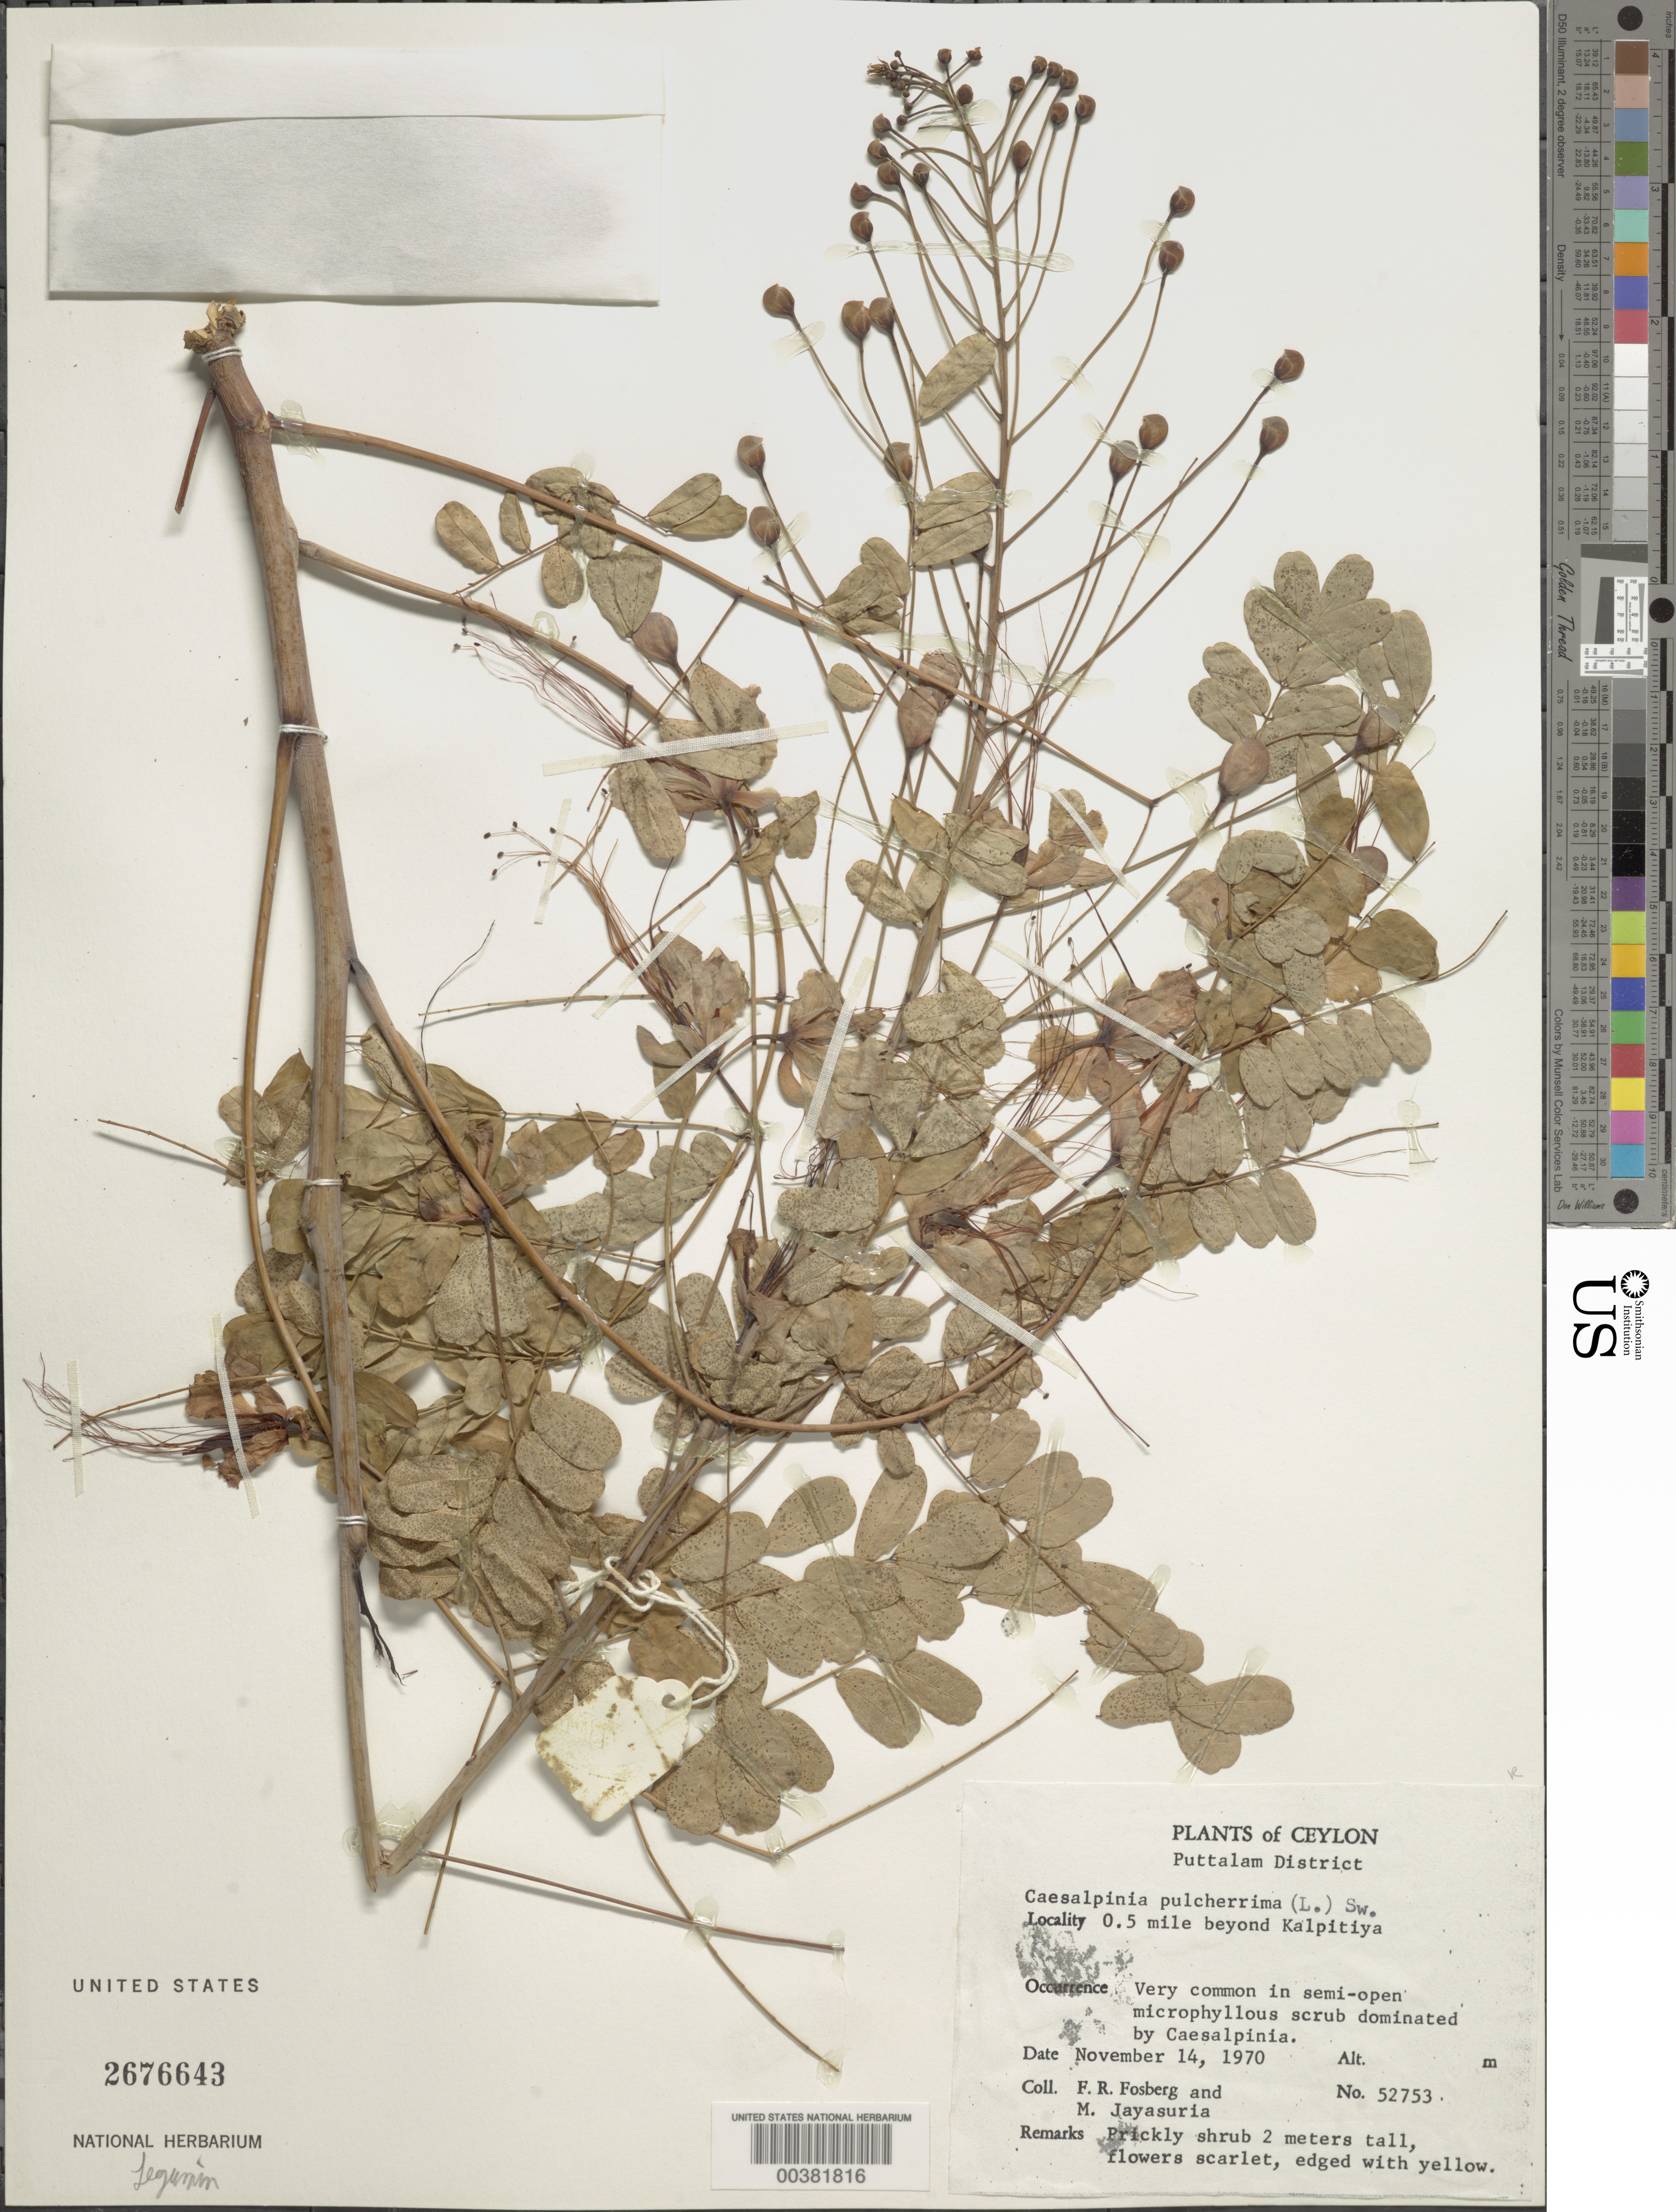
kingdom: Plantae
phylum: Tracheophyta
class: Magnoliopsida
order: Fabales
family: Fabaceae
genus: Caesalpinia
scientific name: Caesalpinia pulcherrima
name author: (L.) Sw.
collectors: F. R. Fosberg & A. H. Jayasuriya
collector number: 52753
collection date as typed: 14 Nov 1970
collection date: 1970-11-14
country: Sri Lanka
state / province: North Western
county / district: Puttalam Dist.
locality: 0.5 mi beyond kalpitiya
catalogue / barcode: US 2676643